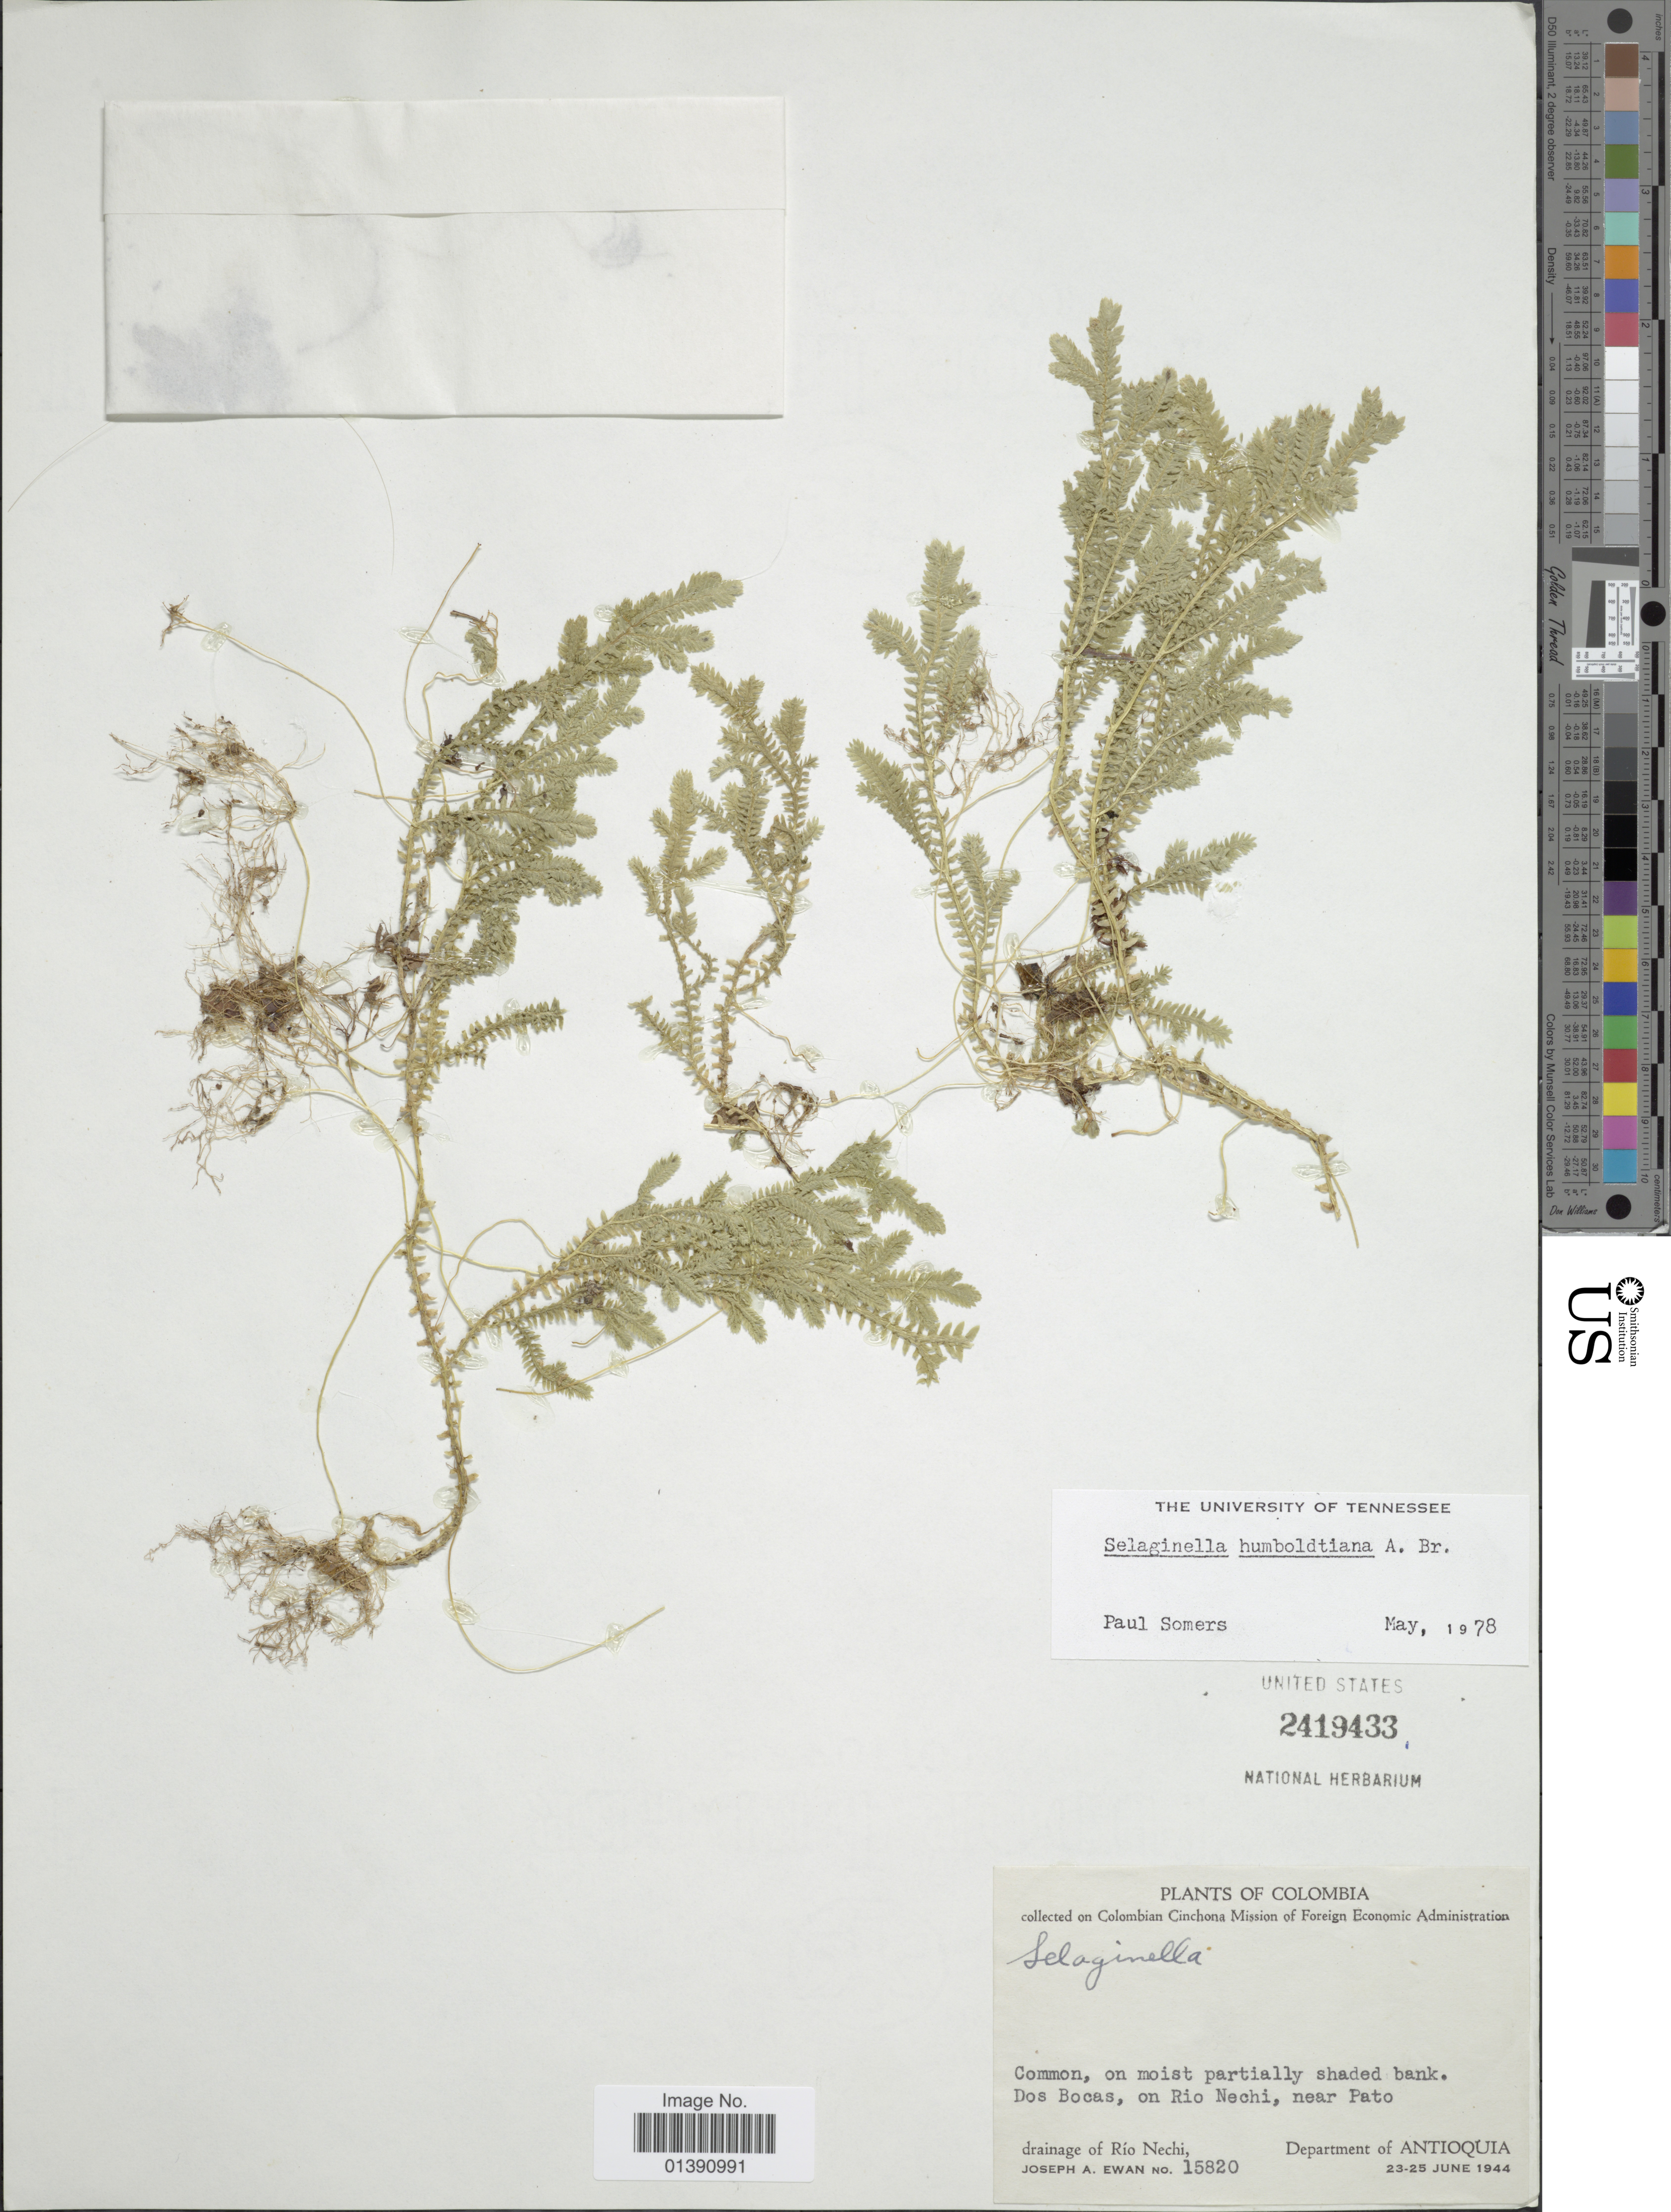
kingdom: Plantae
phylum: Tracheophyta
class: Lycopodiopsida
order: Selaginellales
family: Selaginellaceae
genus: Selaginella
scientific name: Selaginella humboldtiana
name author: A. Br.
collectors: J. A. Ewan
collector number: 15820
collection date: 1944-06-23/1944-06-25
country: Colombia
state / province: Antioquia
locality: Dos Bocas, on Rio Nechi, near Pato, drainage of Rio Nechi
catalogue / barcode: US 2419433